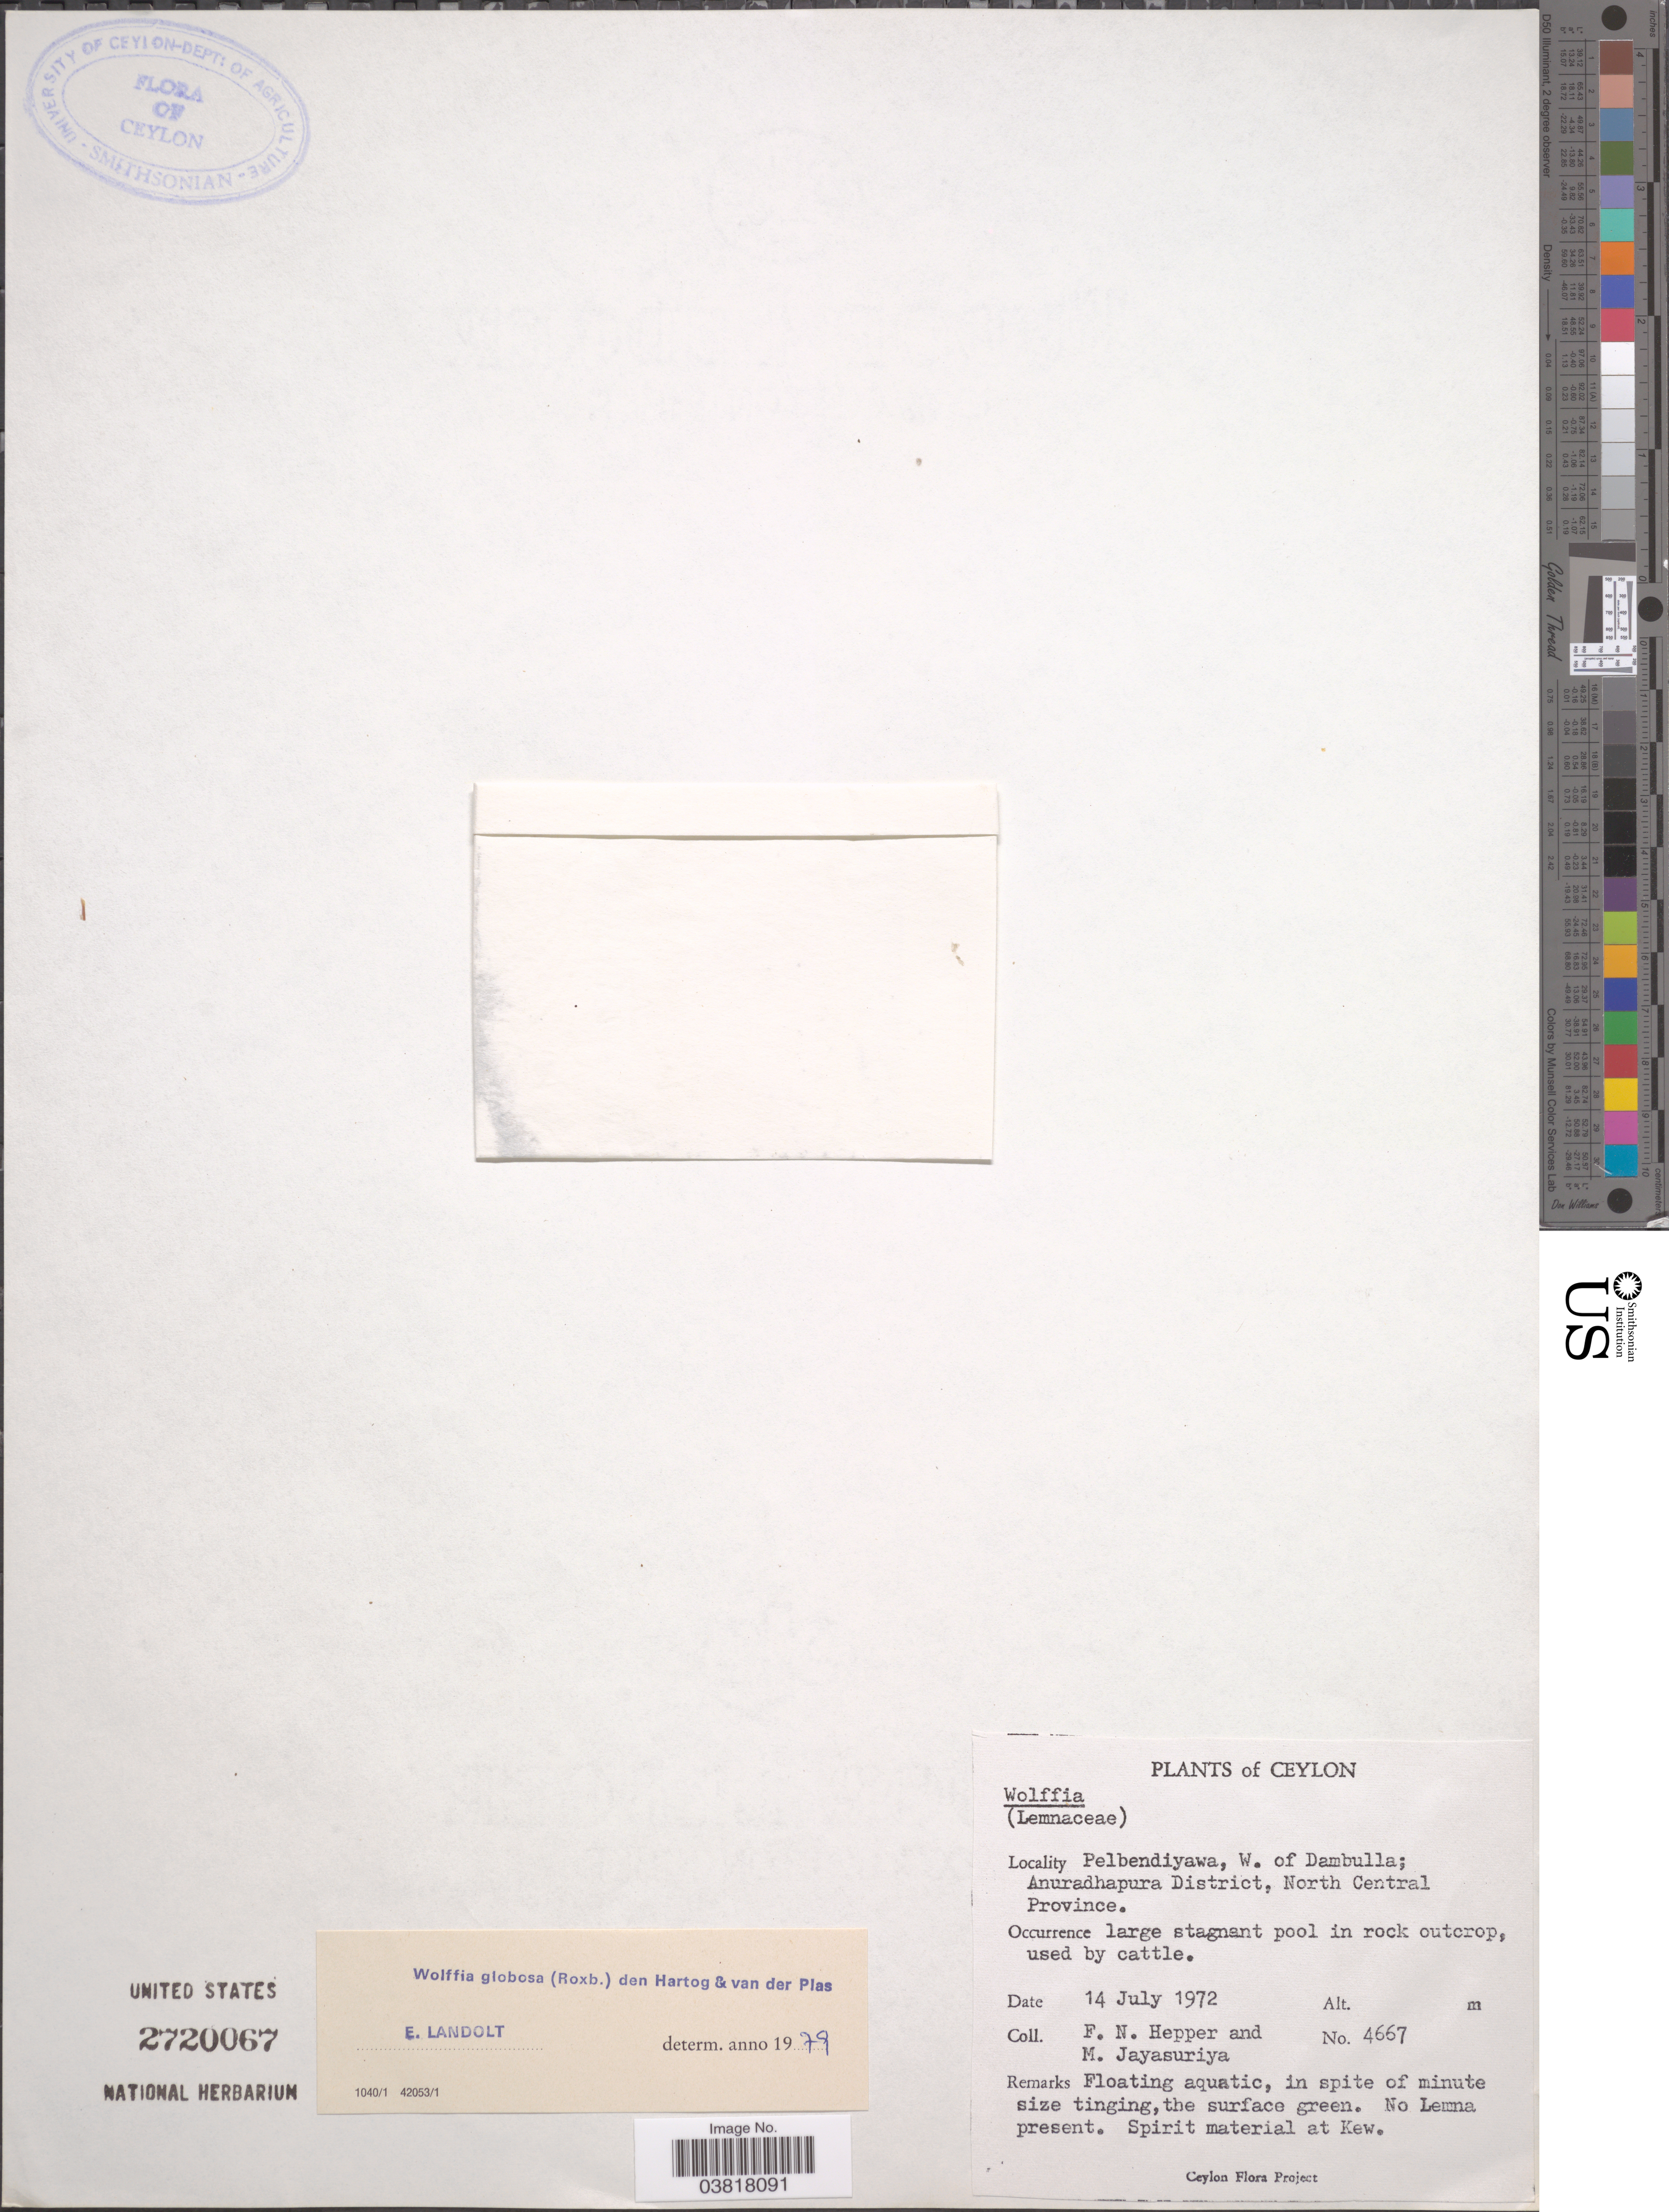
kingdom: Plantae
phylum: Tracheophyta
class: Liliopsida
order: Alismatales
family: Araceae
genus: Wolffia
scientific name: Wolffia globosa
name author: (Roxb.) Hartog & Plas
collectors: F. Hepper & M. Jayasuriya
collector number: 4667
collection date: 1972-07-14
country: Sri Lanka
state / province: North Central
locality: Ceylon. Pelbendiyawa, W. of Dambulla; Anuradhapura District.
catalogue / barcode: US 2720067